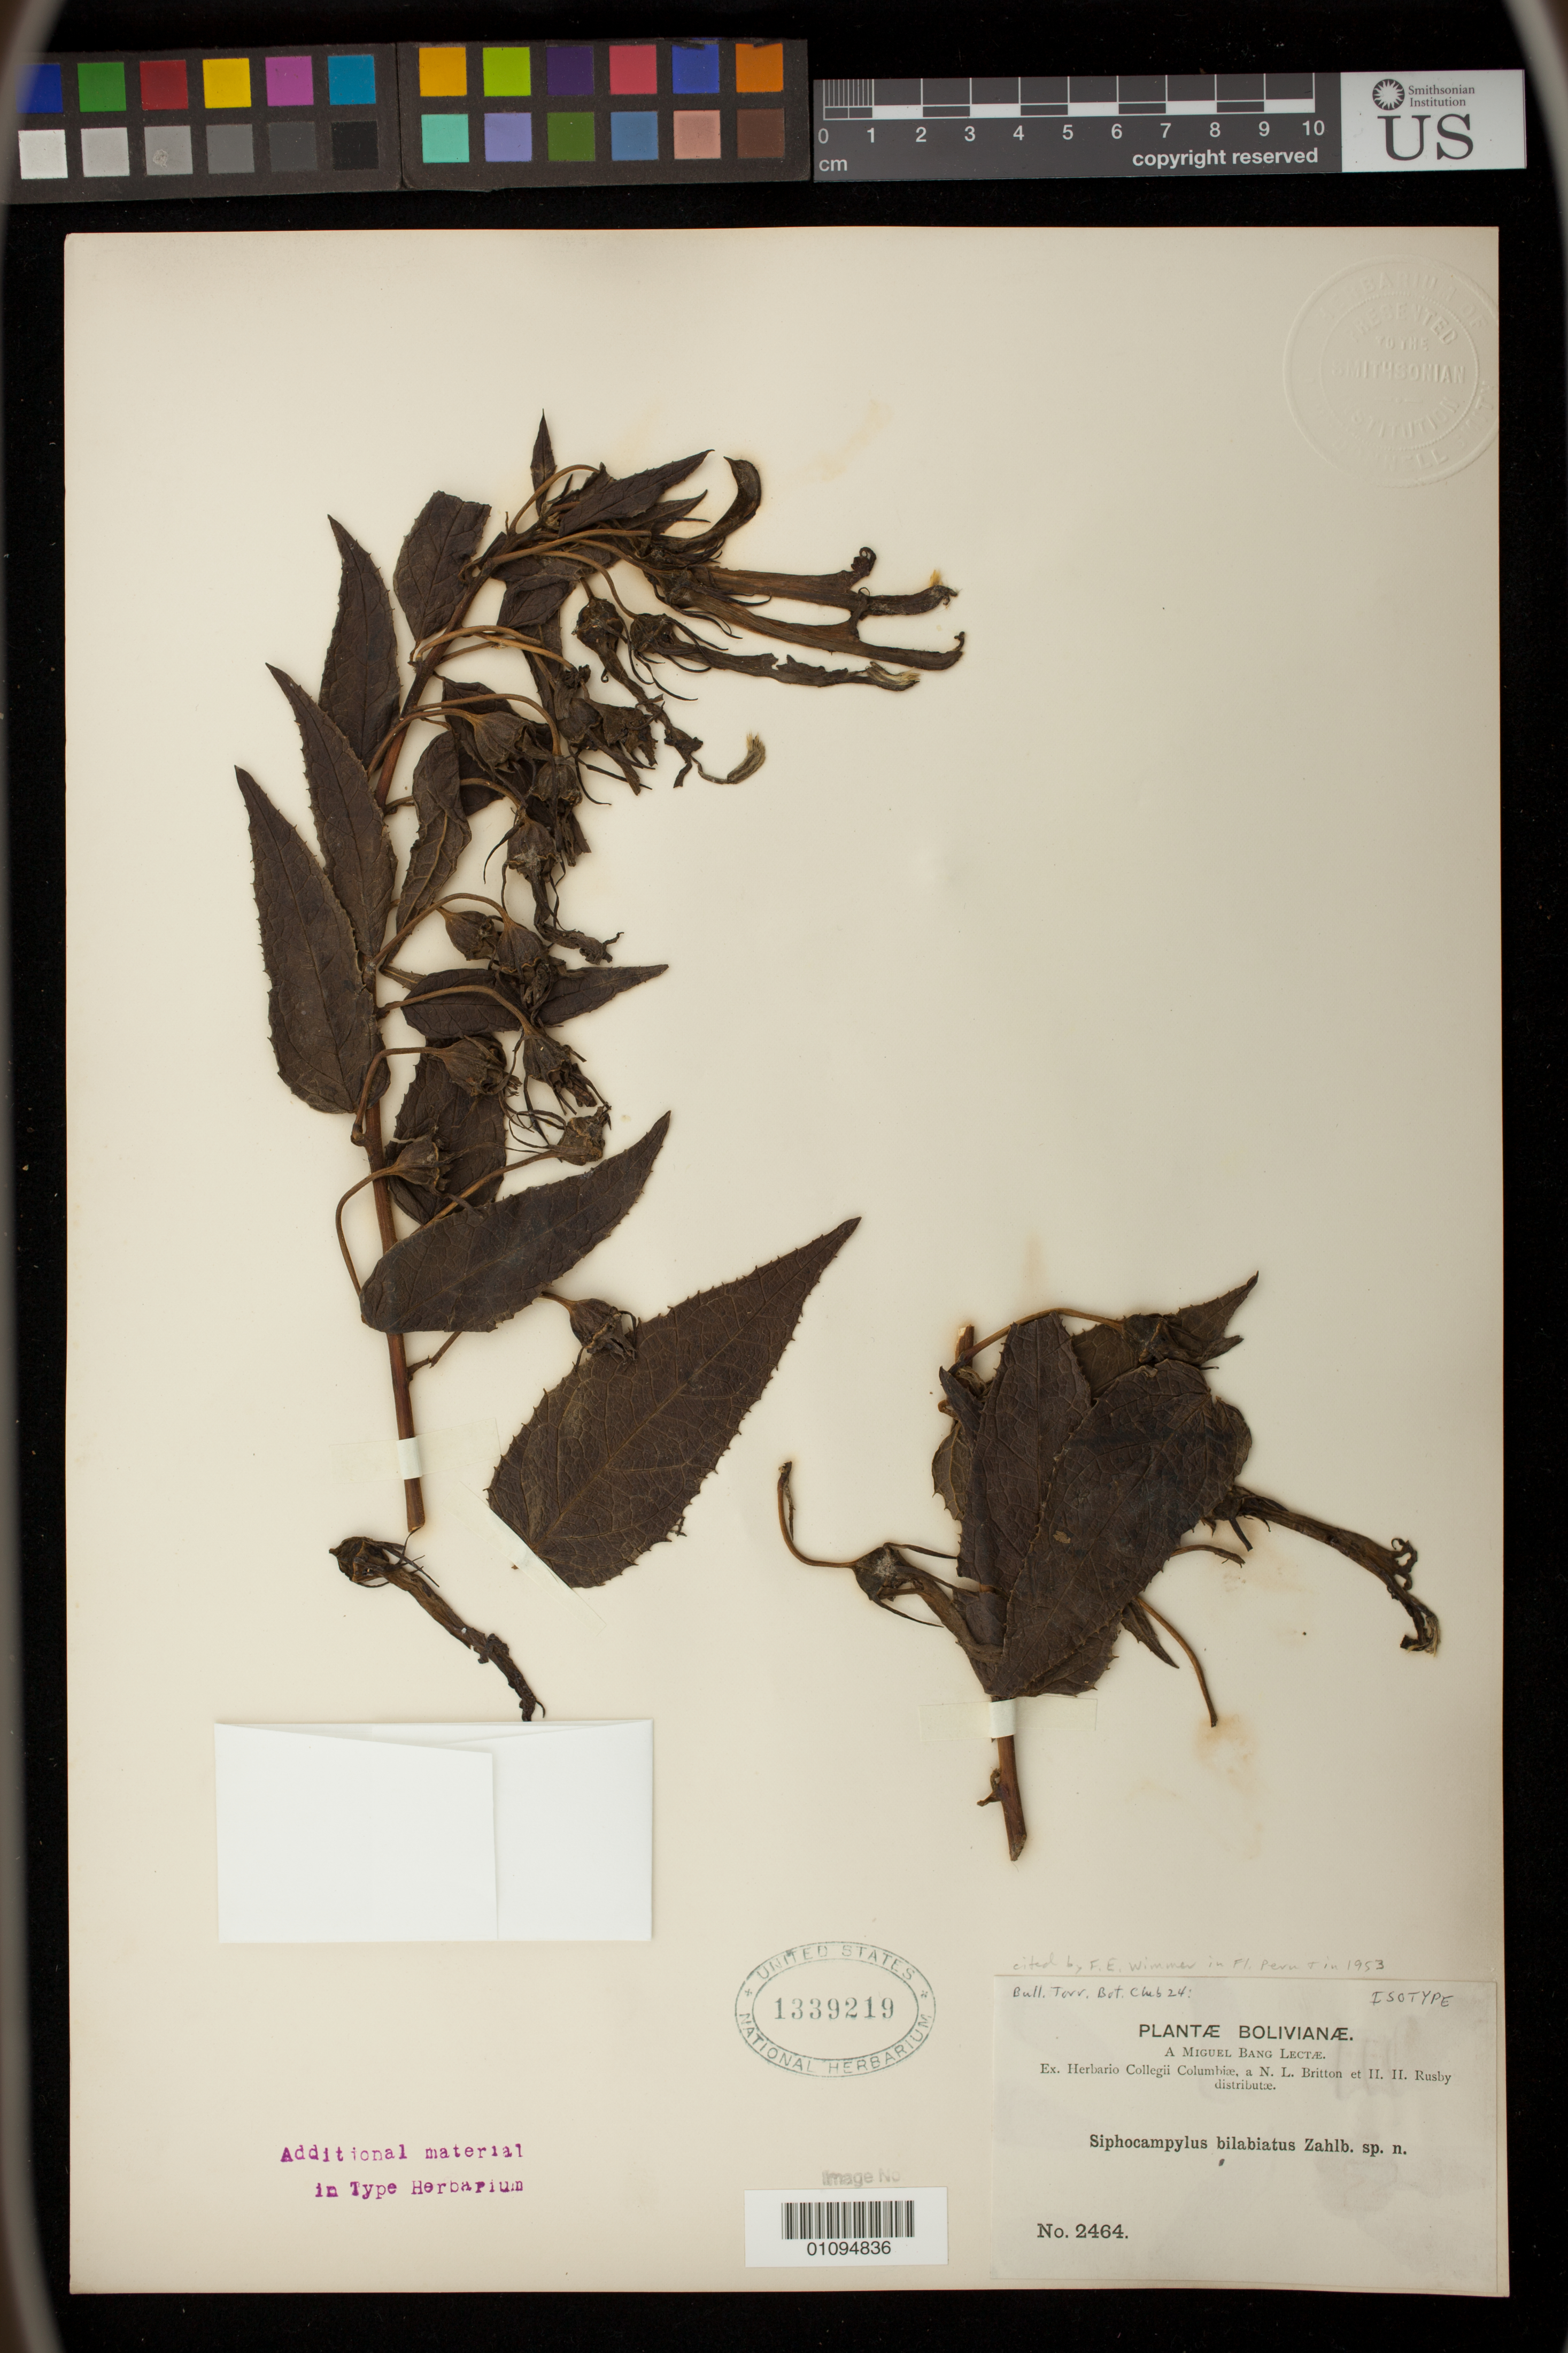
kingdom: Plantae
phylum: Tracheophyta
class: Magnoliopsida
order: Asterales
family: Campanulaceae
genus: Siphocampylus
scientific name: Siphocampylus bilabiatus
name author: Zahlbr.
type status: Type Collection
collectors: M. Bang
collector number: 2464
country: Bolivia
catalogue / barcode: US 1339219